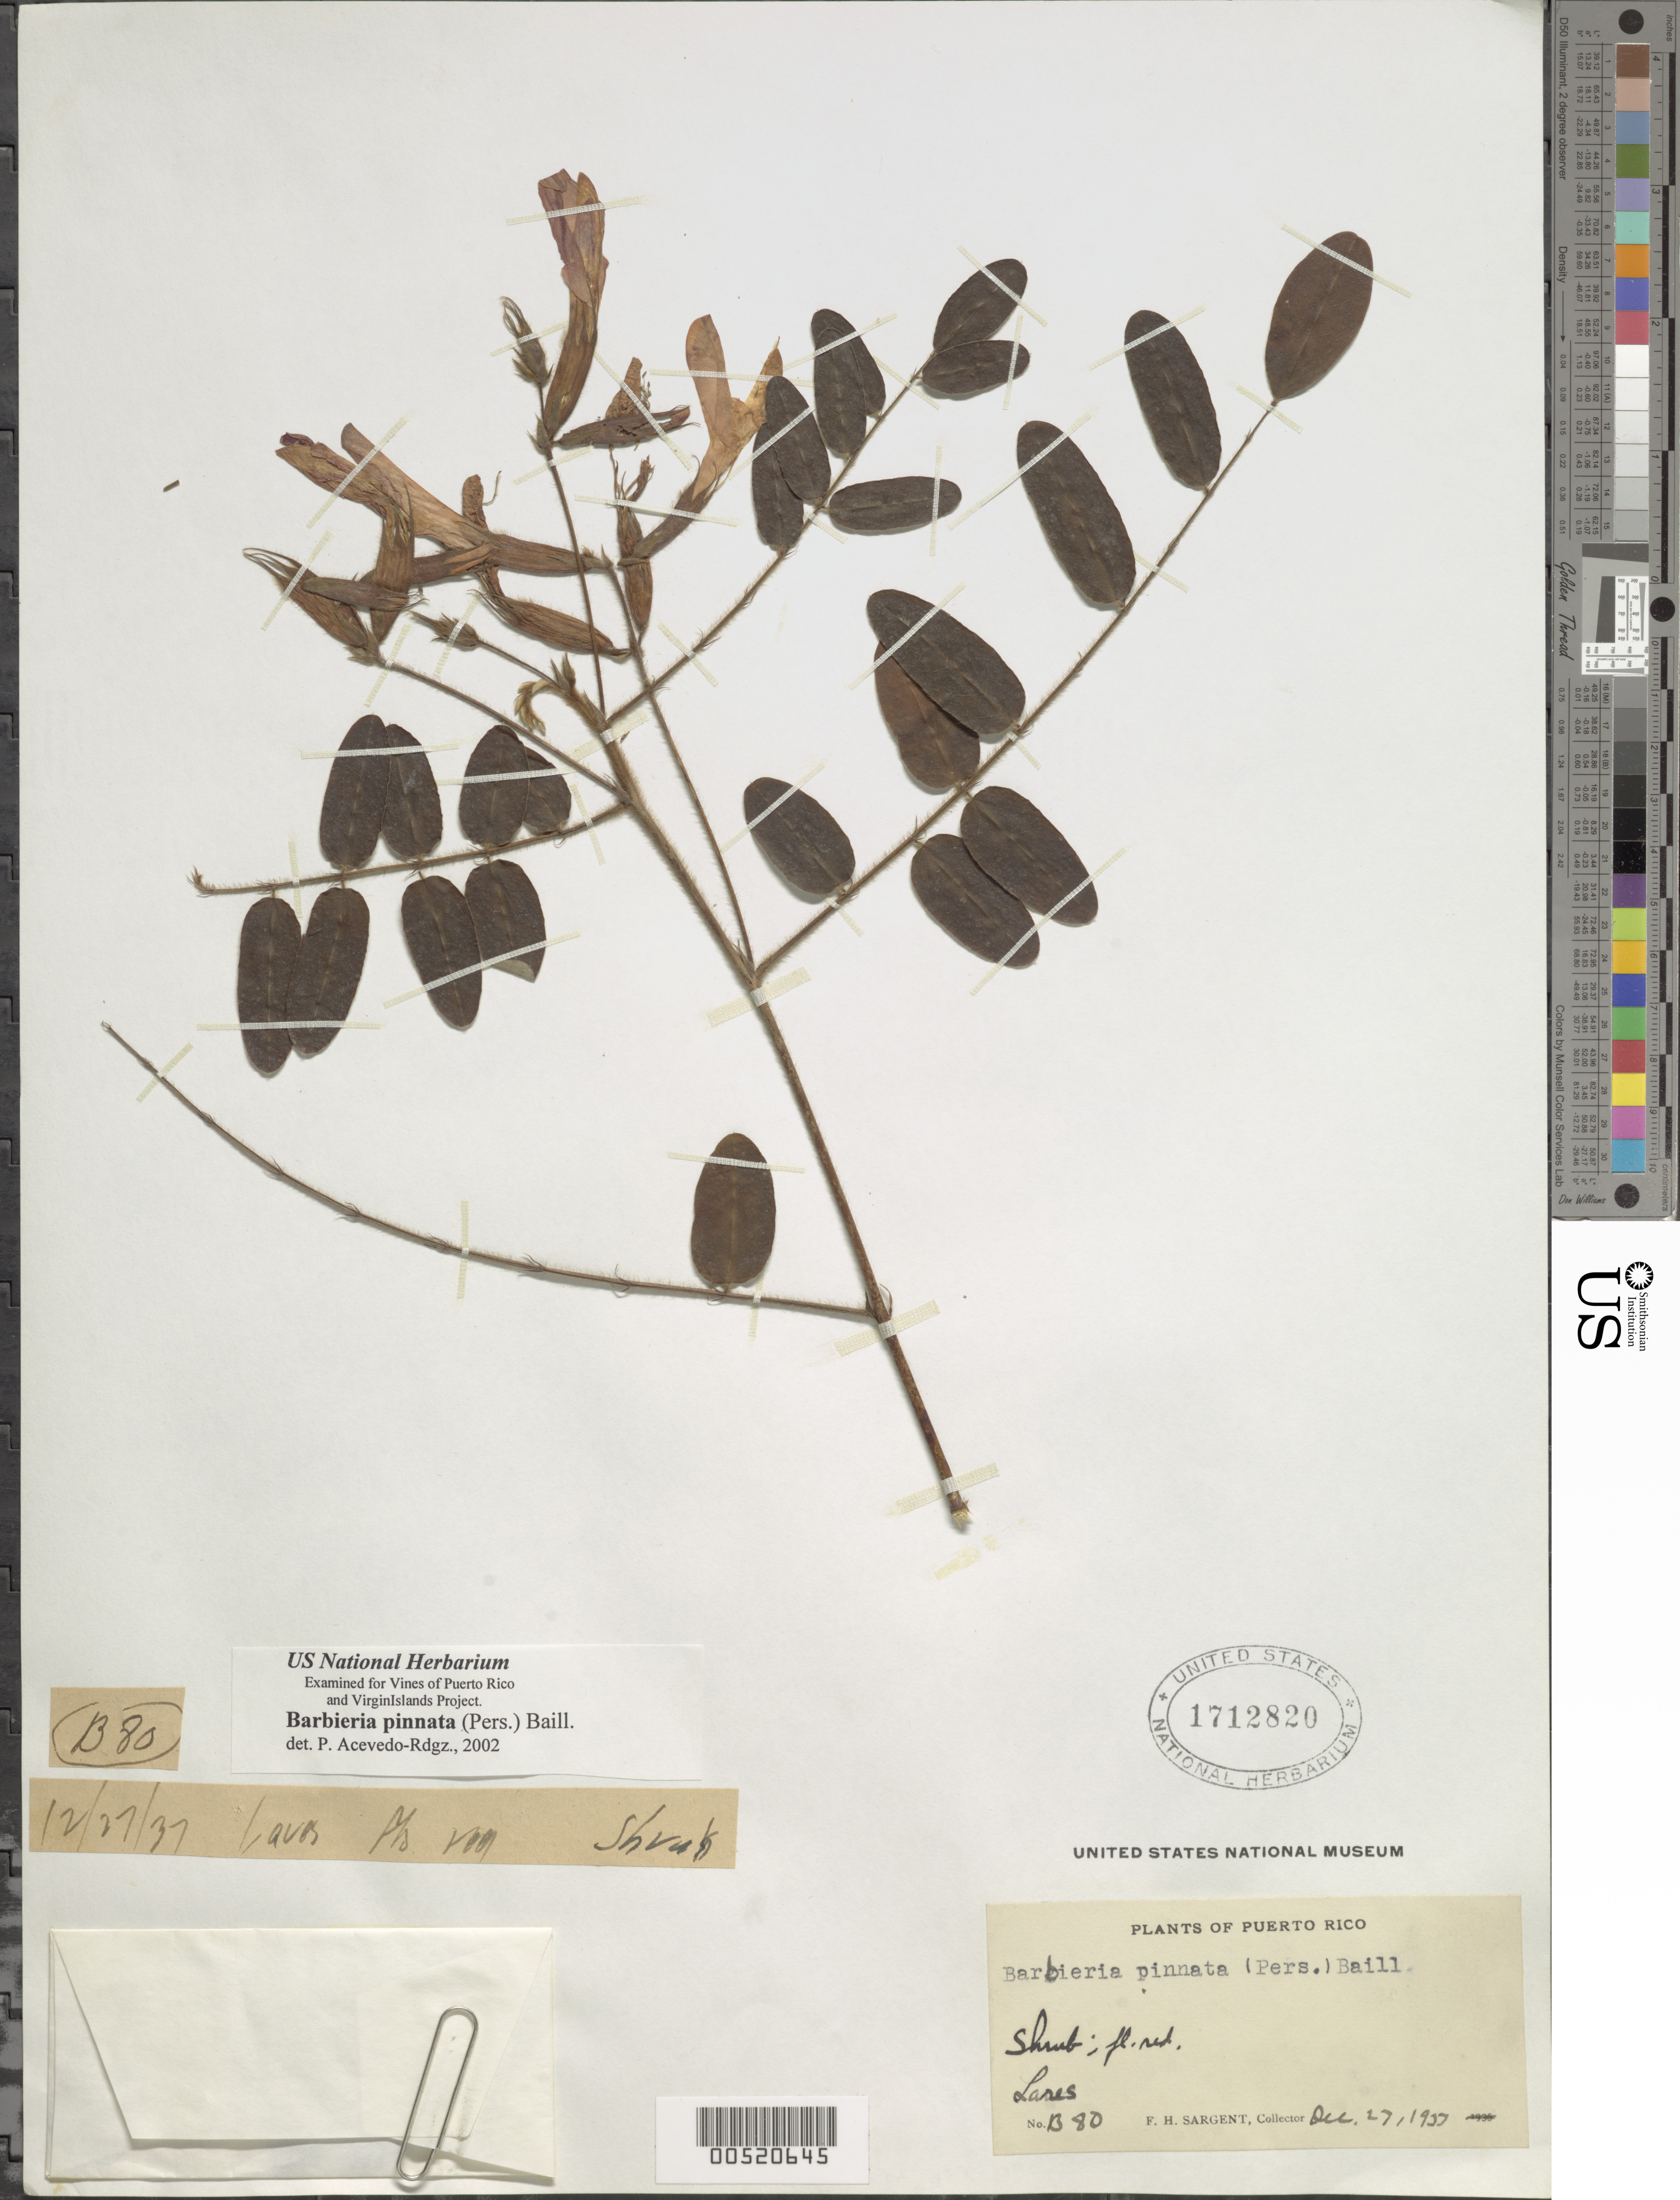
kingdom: Plantae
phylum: Tracheophyta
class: Magnoliopsida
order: Fabales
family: Fabaceae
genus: Teramnus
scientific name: Teramnus labialis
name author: (L. f.) Spreng.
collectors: F. H. Sargent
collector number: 503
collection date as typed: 05 Apr 1935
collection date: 1935-04-05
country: Puerto Rico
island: Greater Antilles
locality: Sabana Grande. On roadside.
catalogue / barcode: US 1558424-2